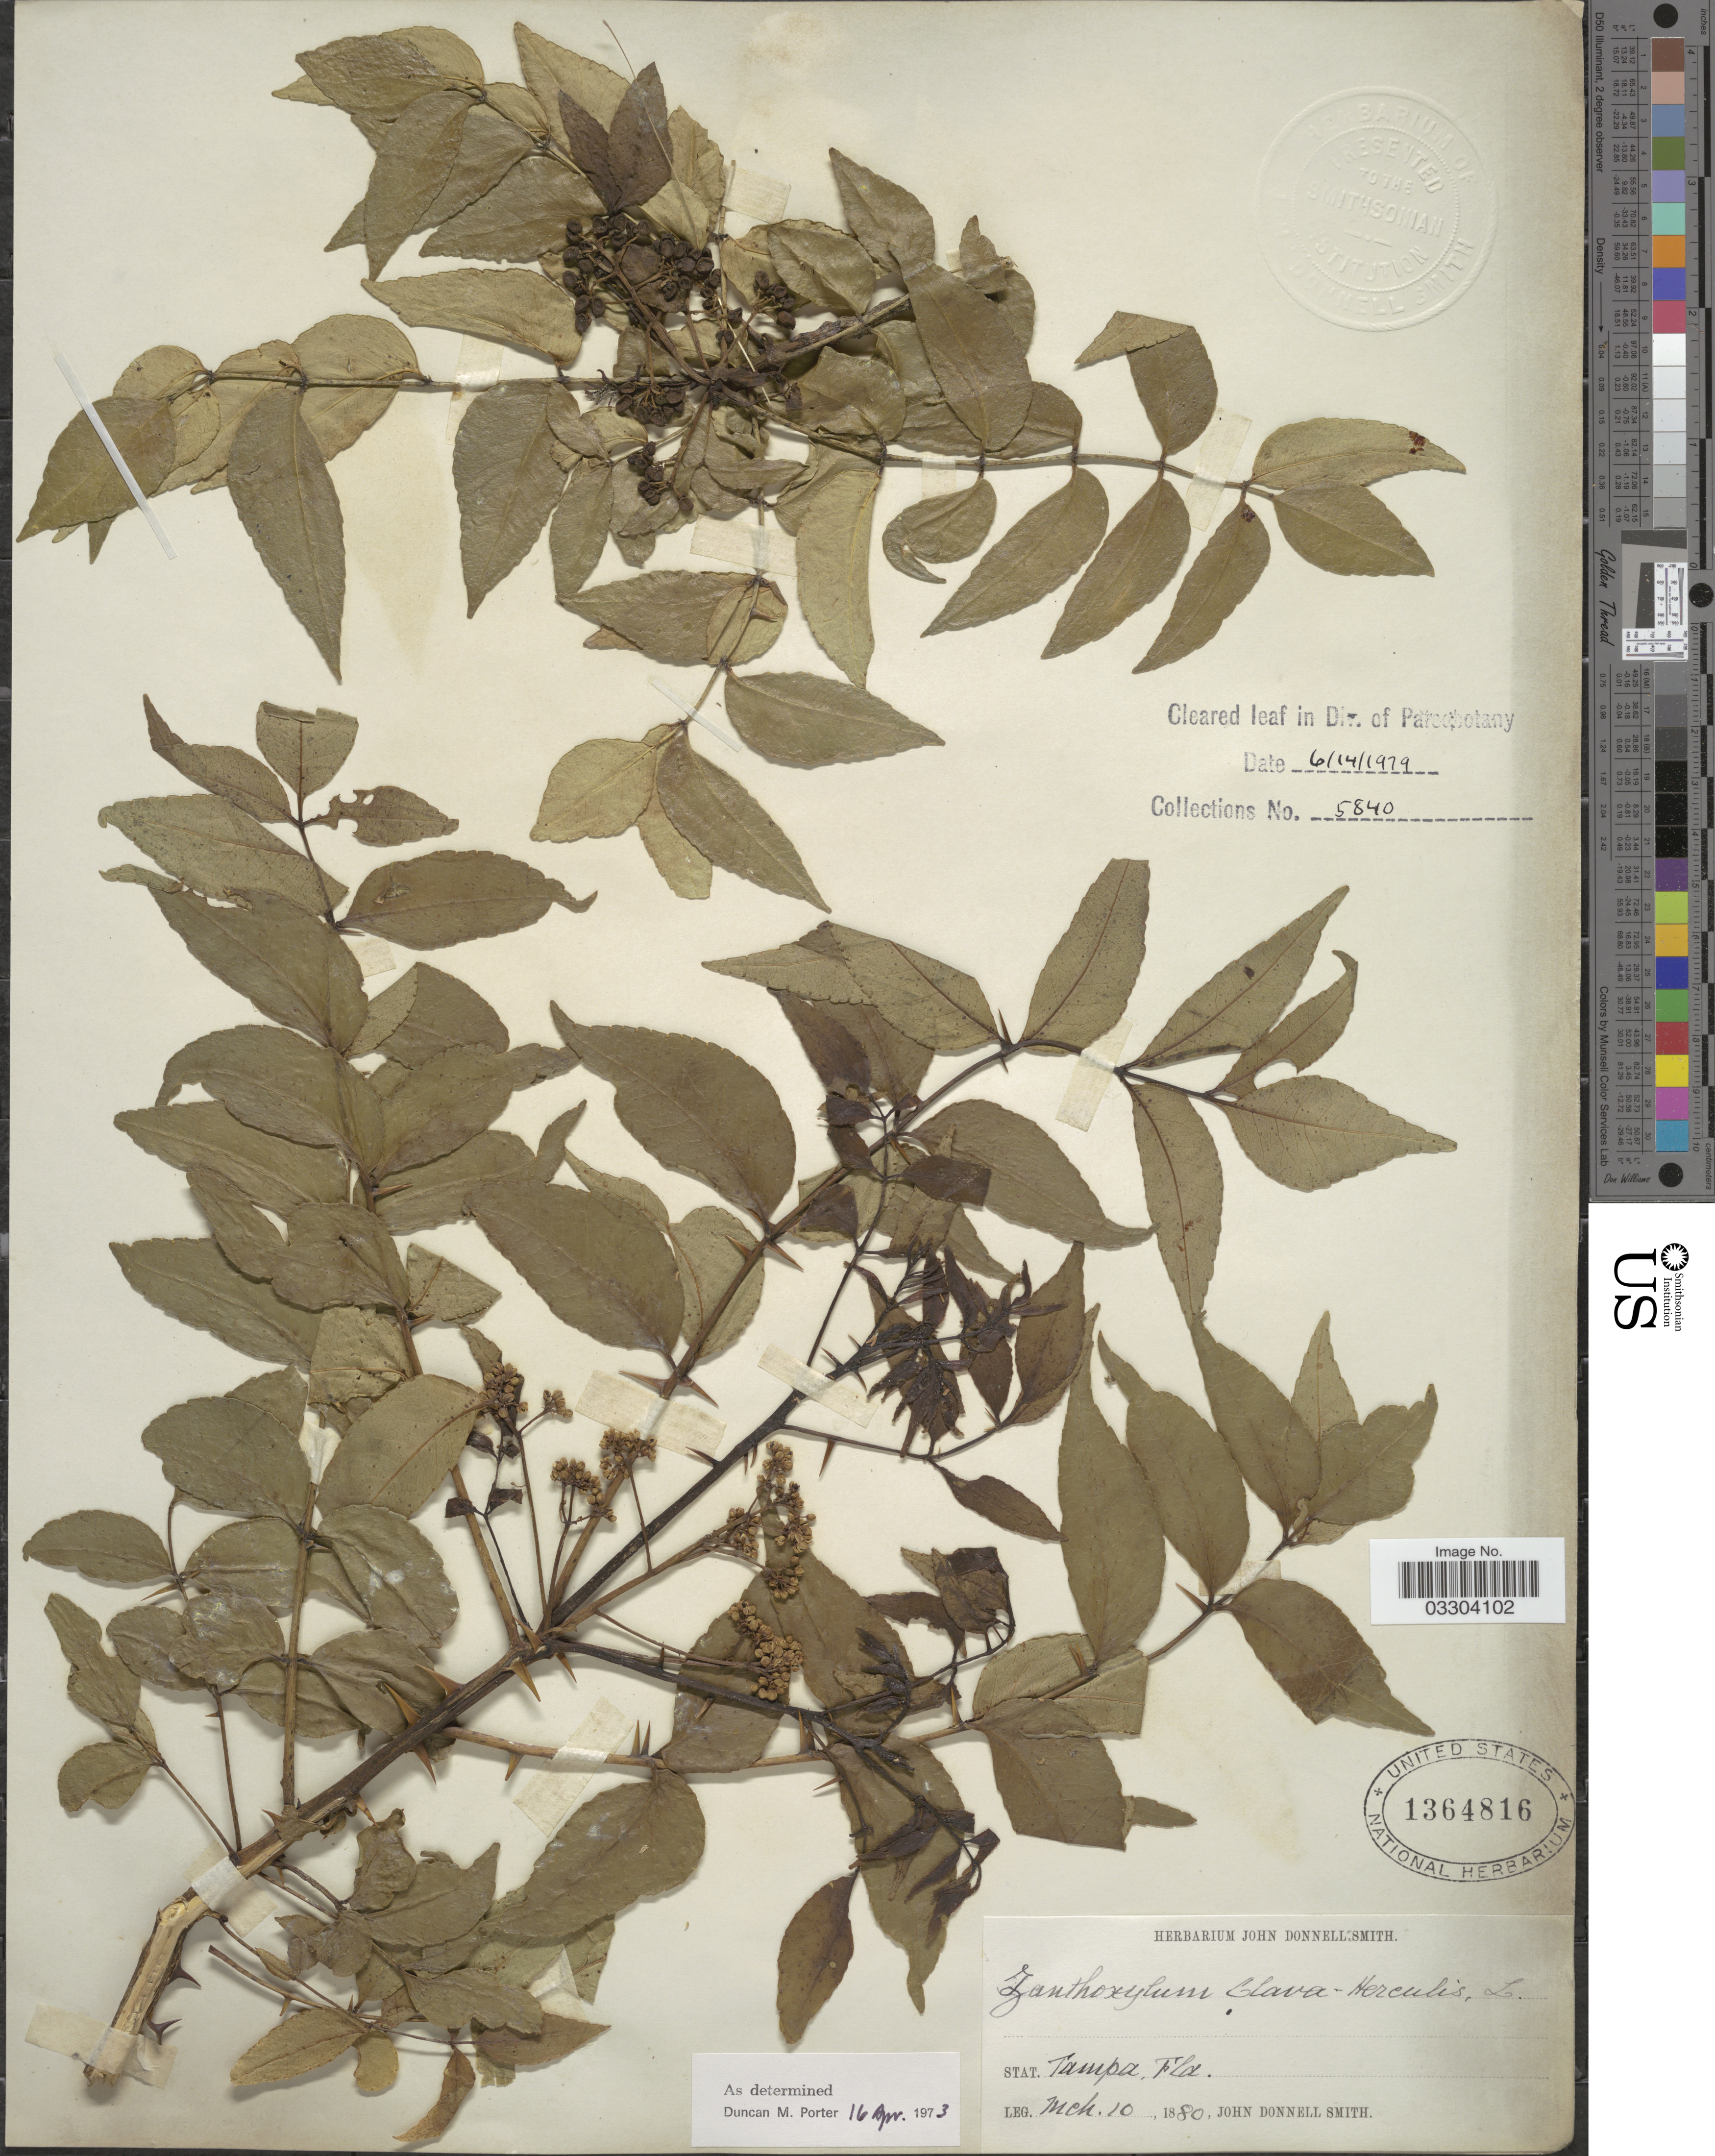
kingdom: Plantae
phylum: Tracheophyta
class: Magnoliopsida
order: Sapindales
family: Rutaceae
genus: Zanthoxylum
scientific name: Zanthoxylum clava-herculis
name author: L.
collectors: J. Donnell Smith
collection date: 1880-03-10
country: United States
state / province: Florida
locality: Stat. Tampa.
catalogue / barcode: US 1364816